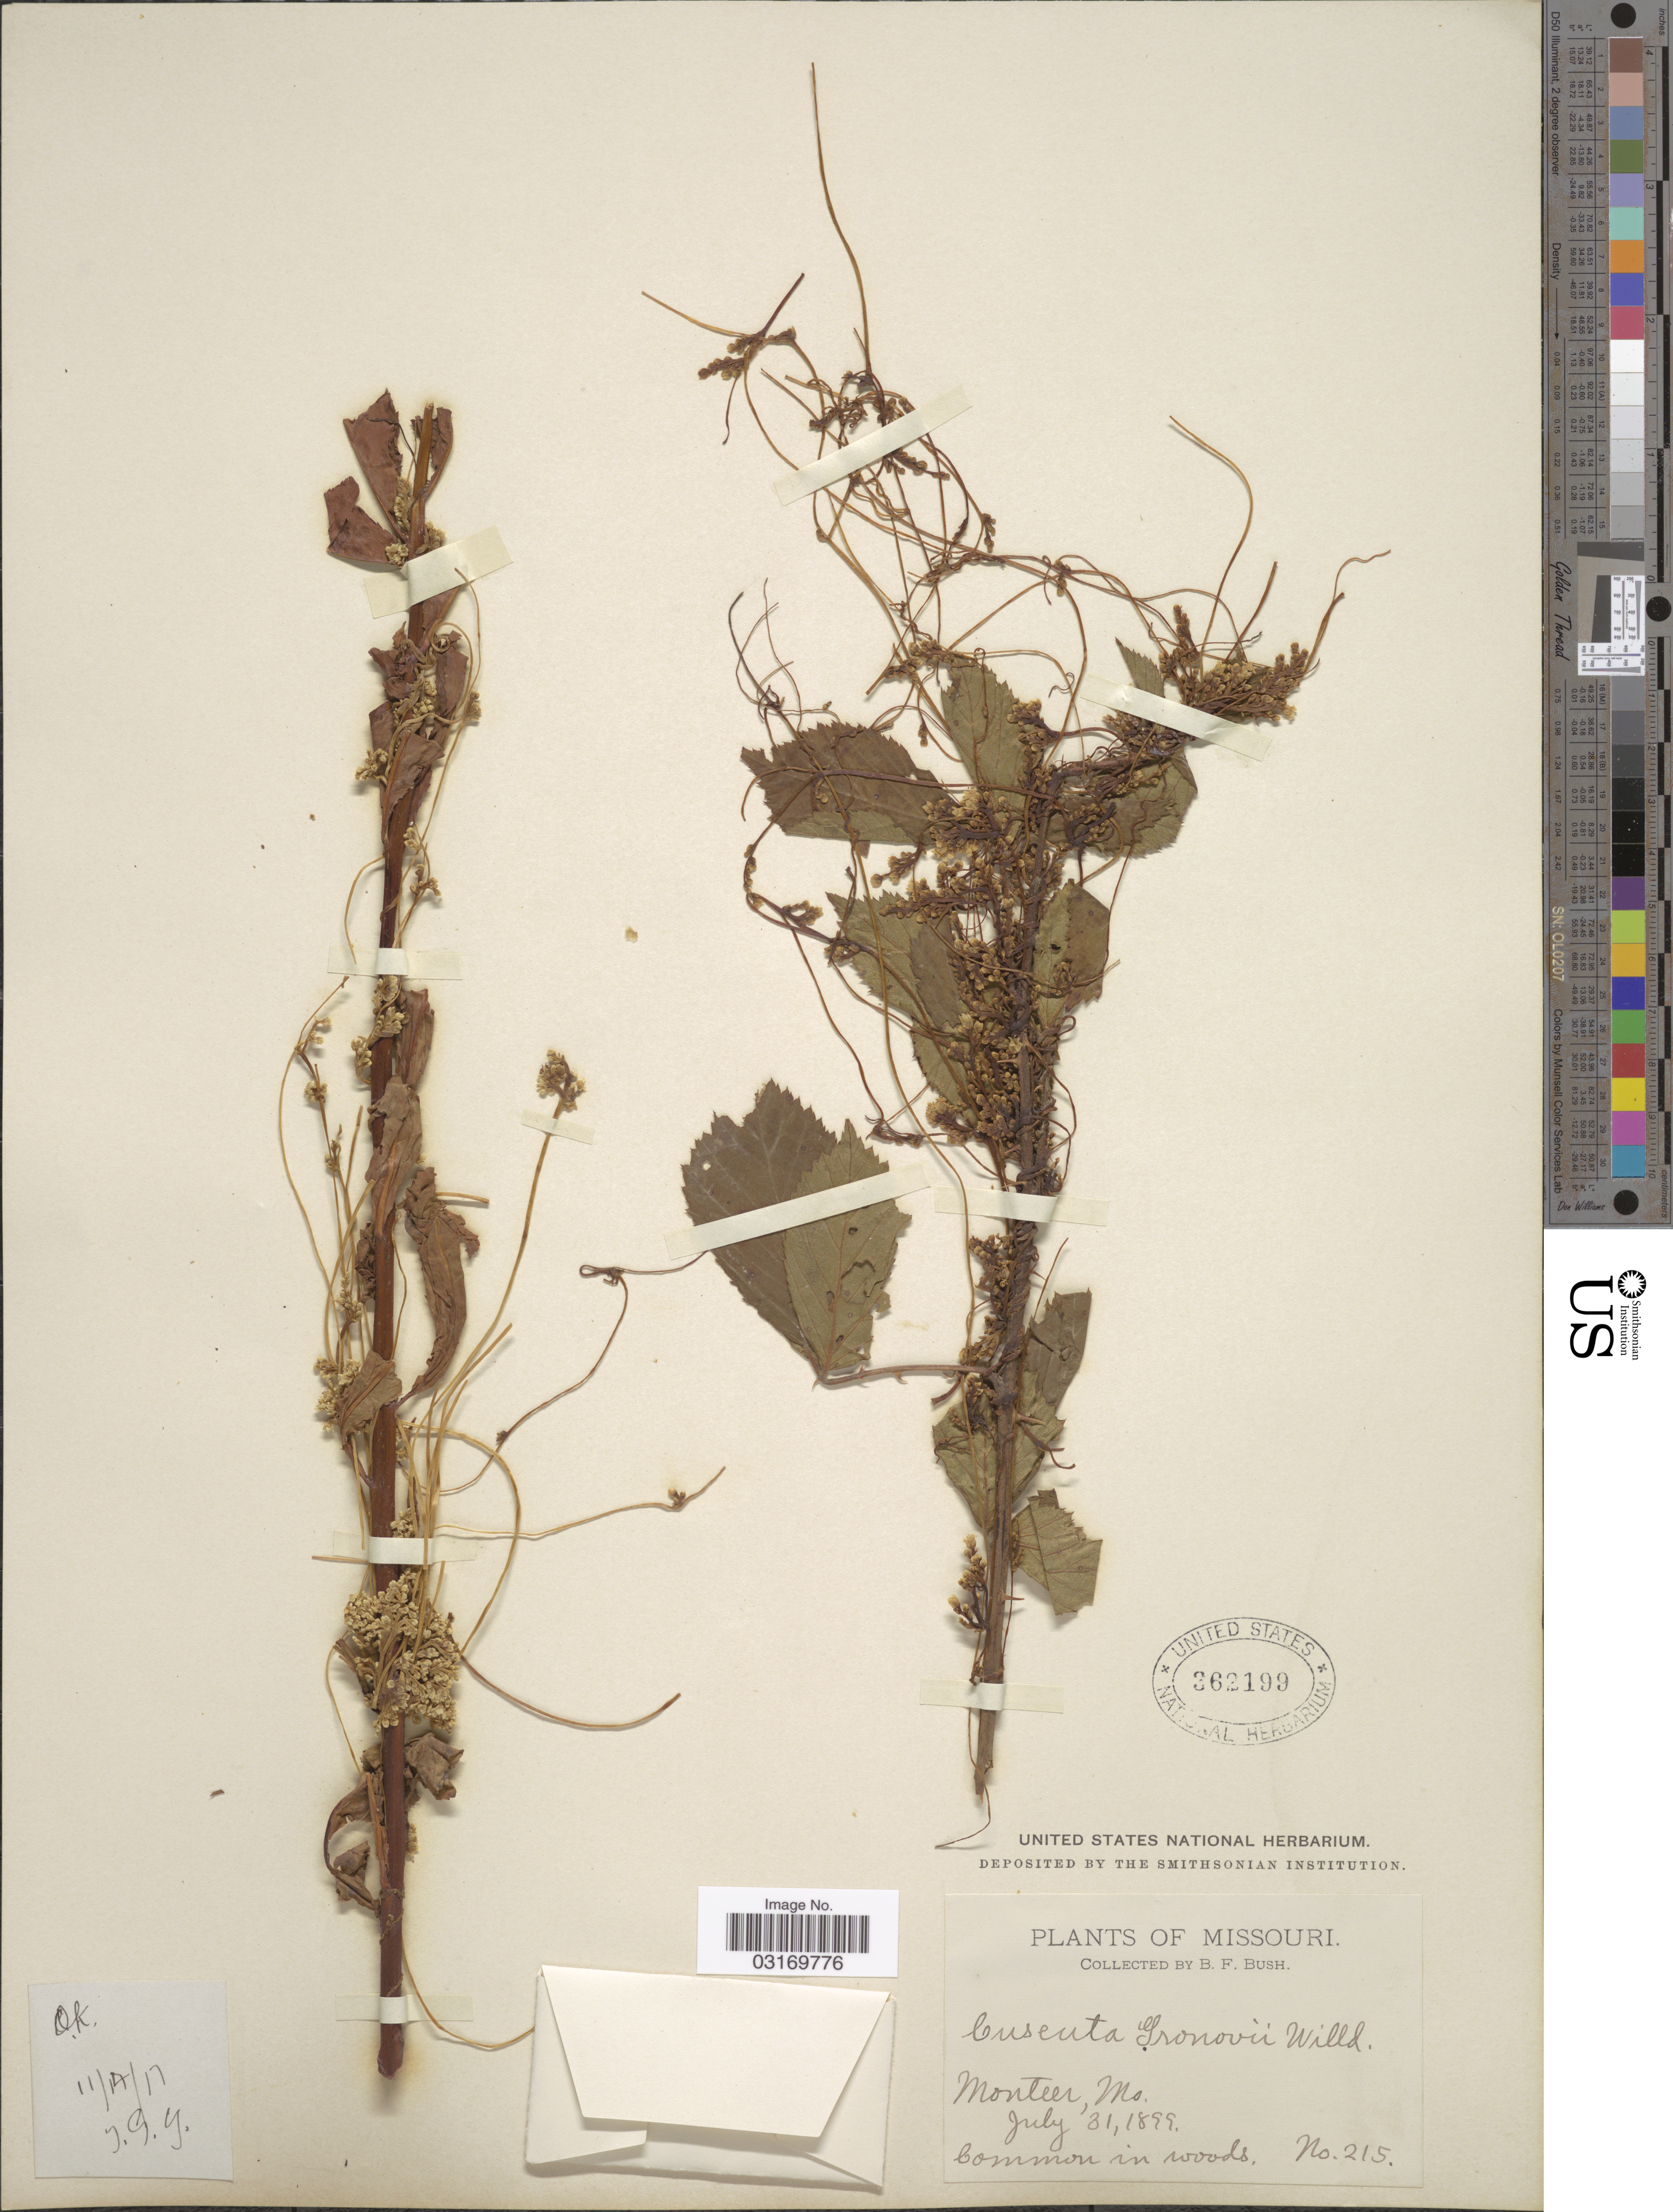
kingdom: Plantae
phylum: Tracheophyta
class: Magnoliopsida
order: Solanales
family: Convolvulaceae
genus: Cuscuta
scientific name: Cuscuta gronovii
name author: Willd. ex Schult.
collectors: B. F. Bush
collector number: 215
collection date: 1899-07-31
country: United States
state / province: Missouri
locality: Montier.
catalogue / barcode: US 362199